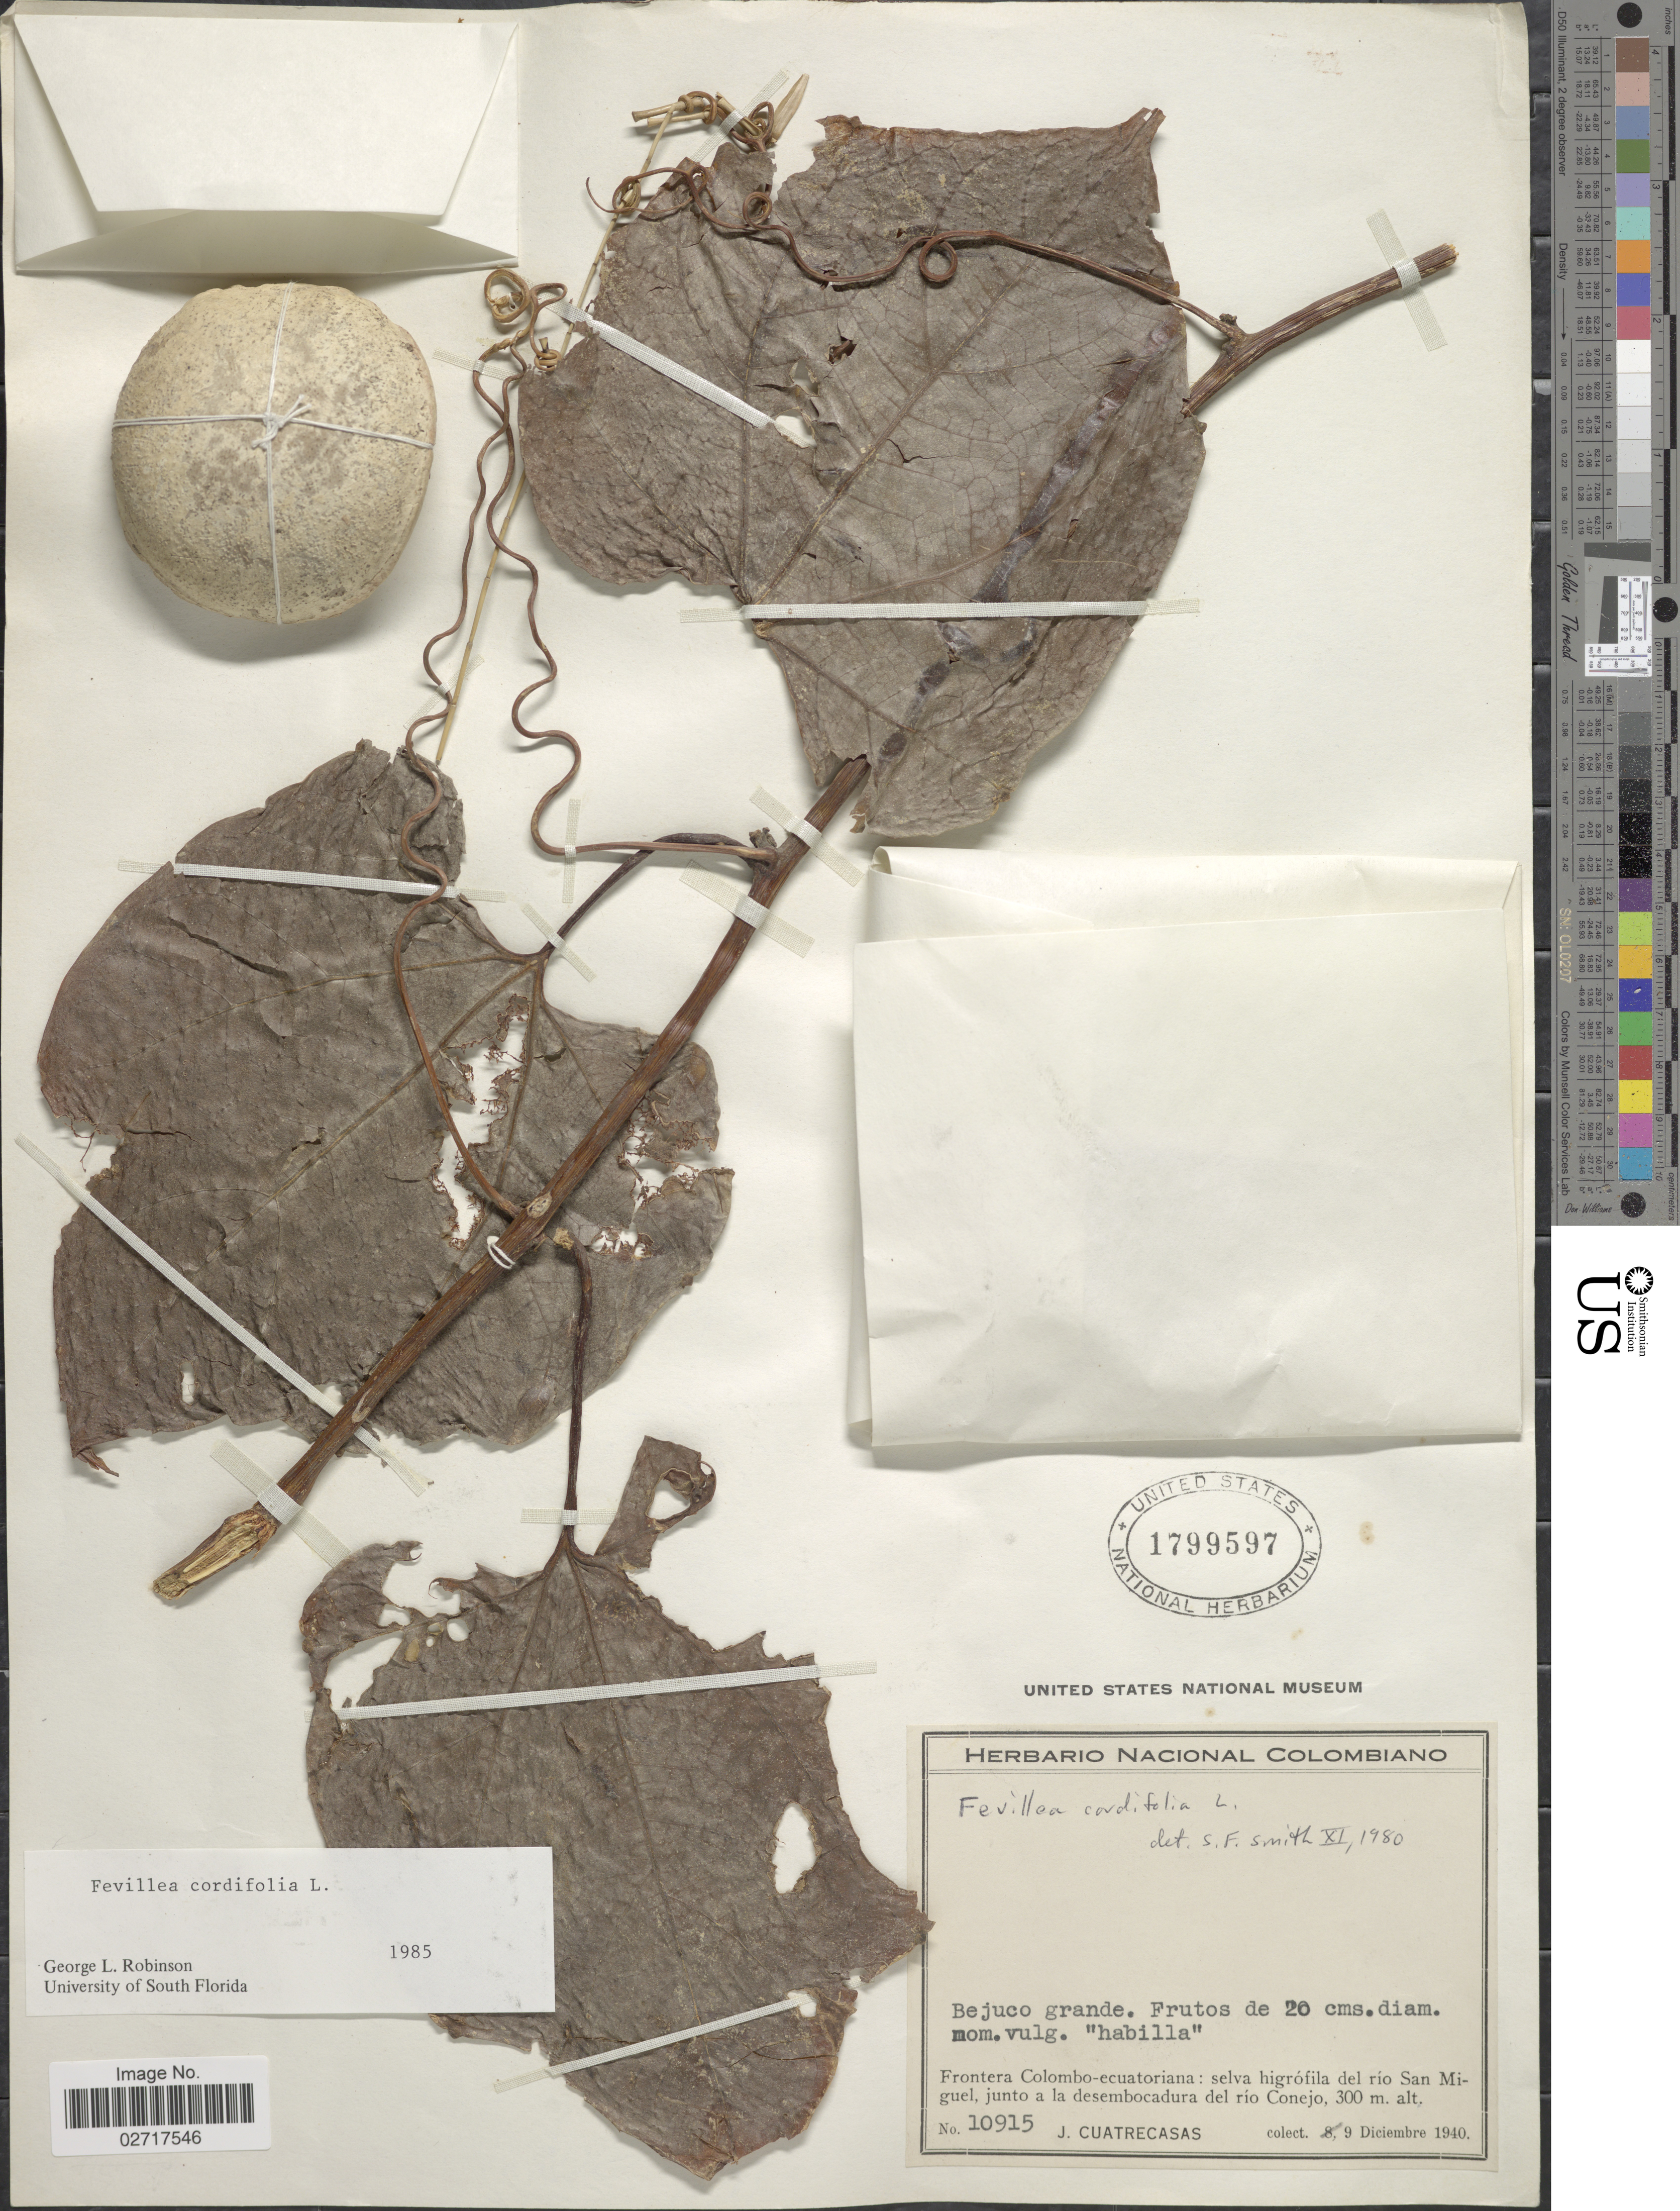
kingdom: Plantae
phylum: Tracheophyta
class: Magnoliopsida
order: Cucurbitales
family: Cucurbitaceae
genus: Fevillea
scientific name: Fevillea cordifolia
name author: L.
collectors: J. Cuatrecasas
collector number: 10915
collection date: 1940-12-09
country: Colombia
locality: Frontera Colombo-ecuatoriana: selva higrófila del rio San Miguel, junto a la desembocadura del rio Conejo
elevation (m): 300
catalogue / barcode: US 1799597